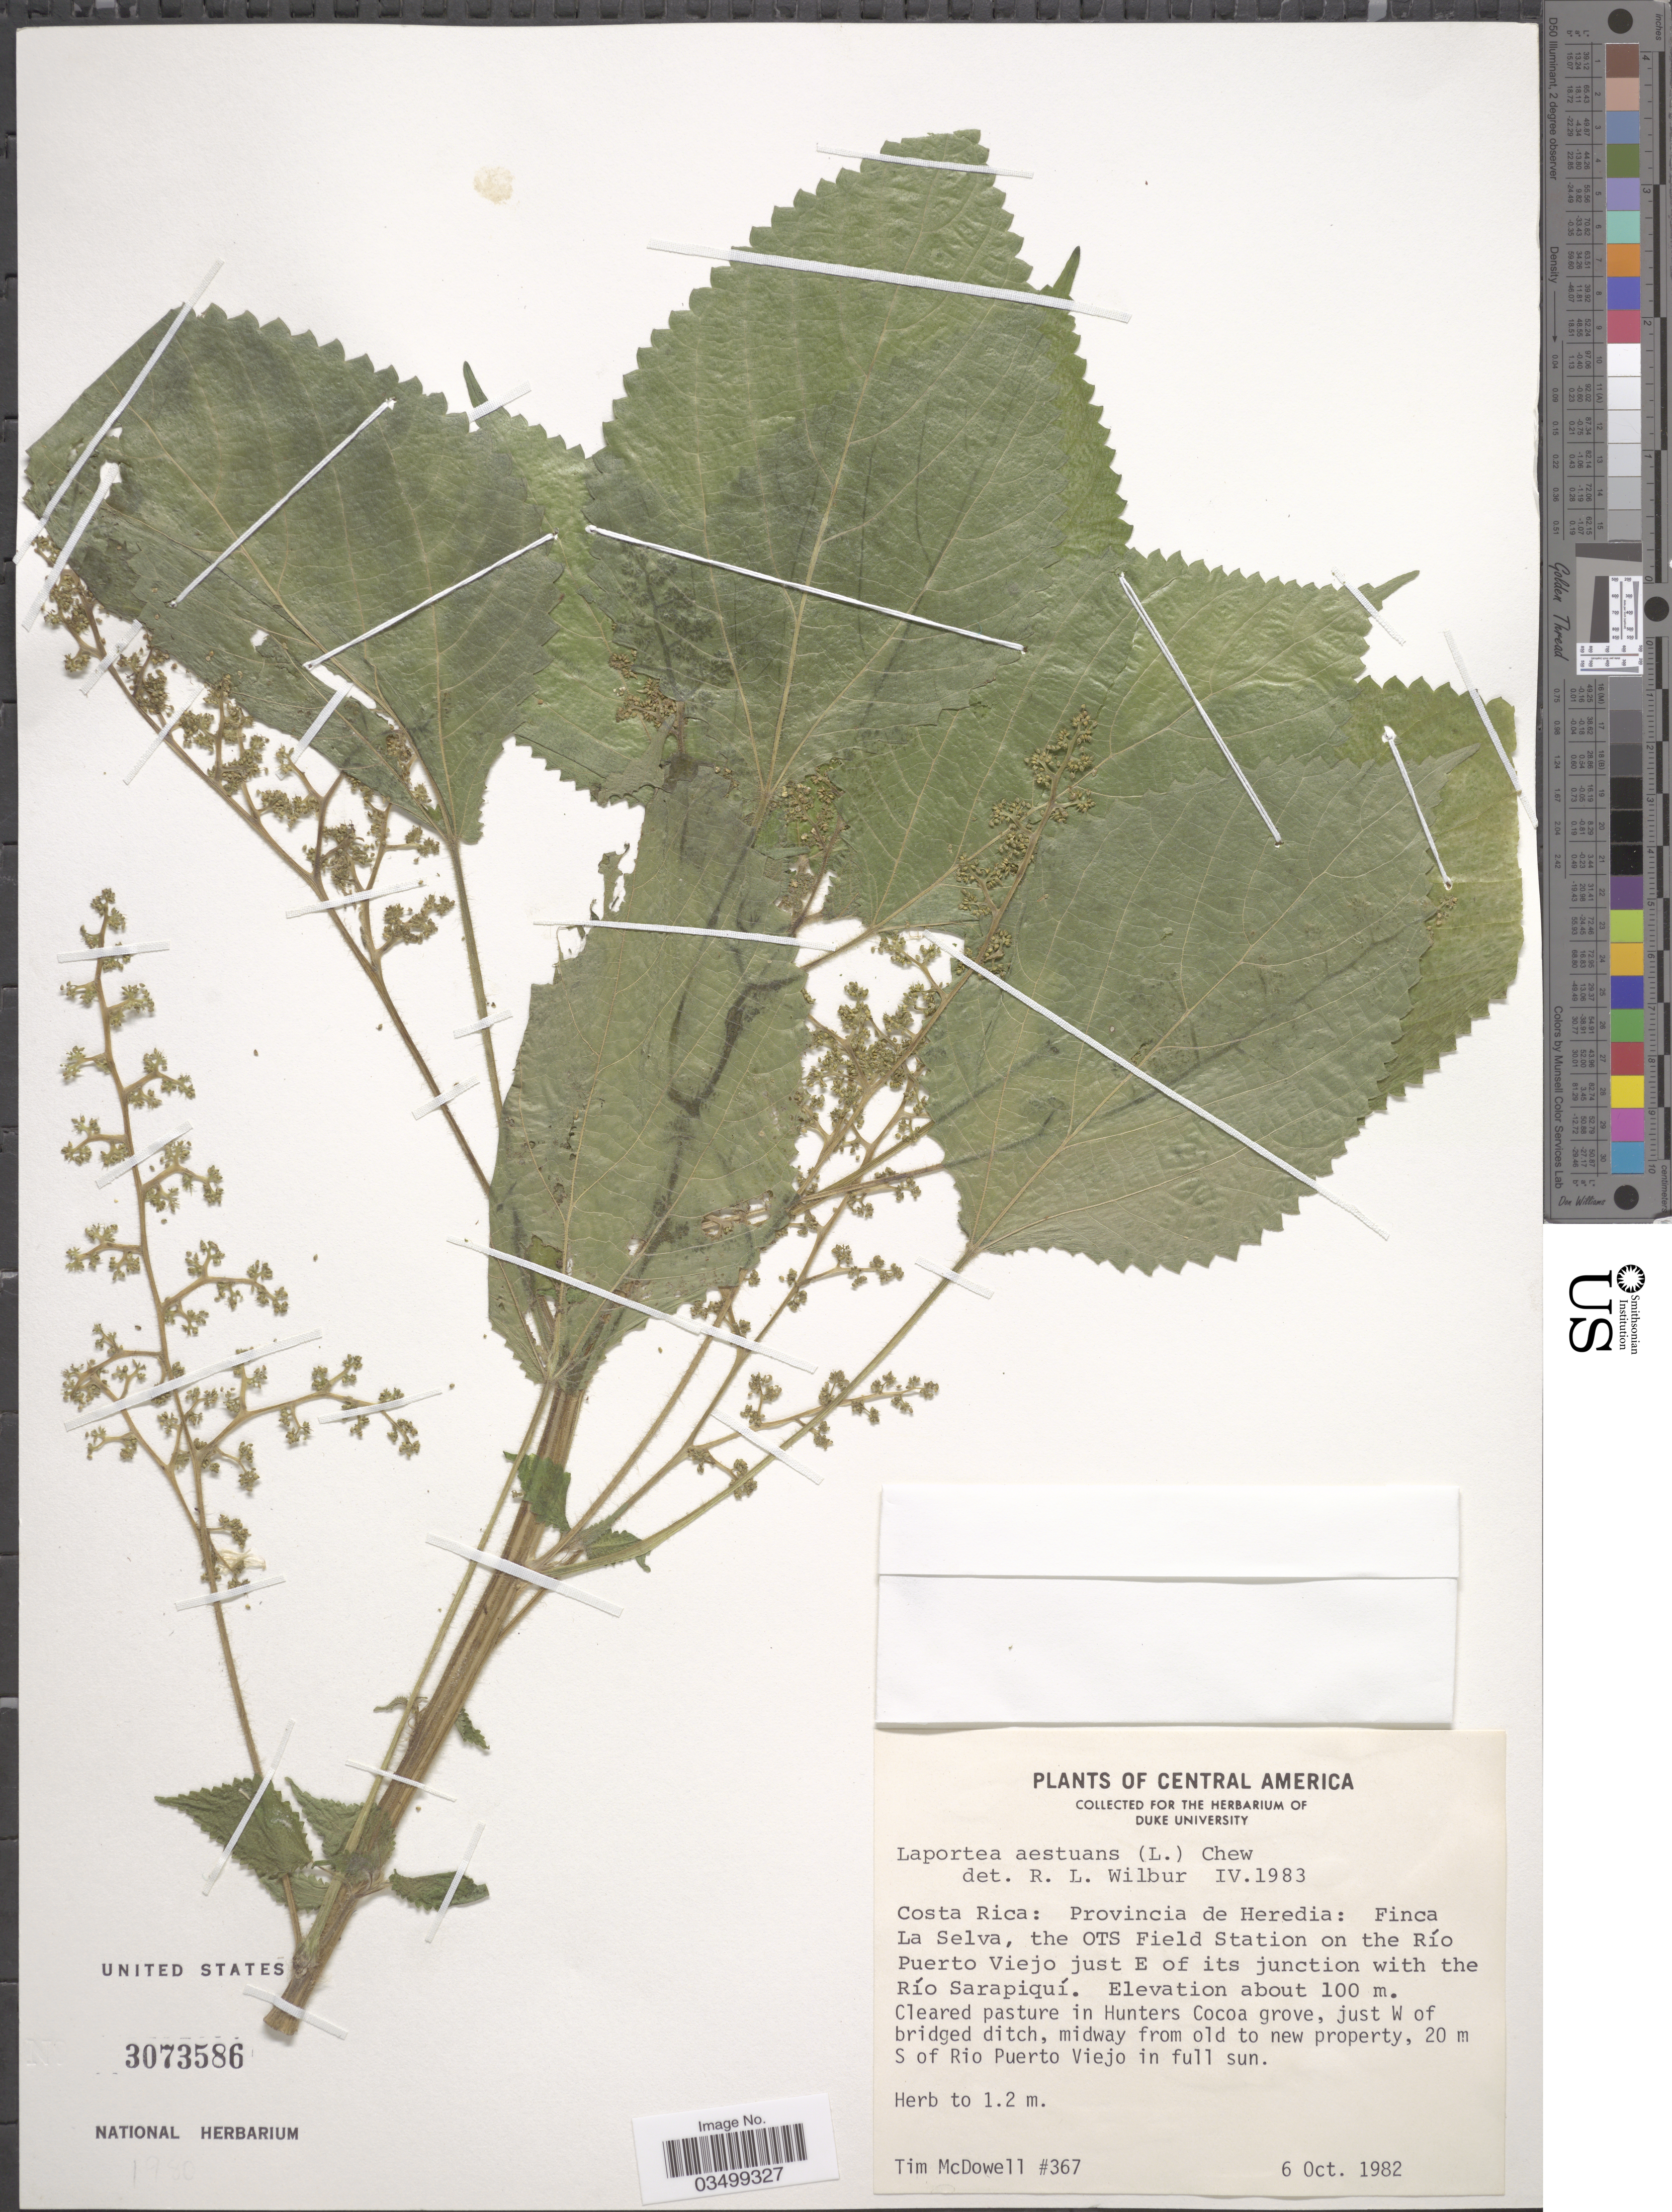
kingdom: Plantae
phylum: Tracheophyta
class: Magnoliopsida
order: Rosales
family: Urticaceae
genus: Laportea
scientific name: Laportea aestuans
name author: (L.) Chew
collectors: T. McDowell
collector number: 367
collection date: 1982-10-06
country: Costa Rica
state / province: Heredia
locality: Central America. Provincia de Heredia: Finca La Selva, the OTS Field Station on the Río Puerto Viejo just E of its junction with the Río Sarapiquí. Cleared pasture in Hunters Cocoa grove, just W of bridged ditch, midway from old to new property, 20 m S of Rio Puerto Viejo in full sun.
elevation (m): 100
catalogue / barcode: US 3073586